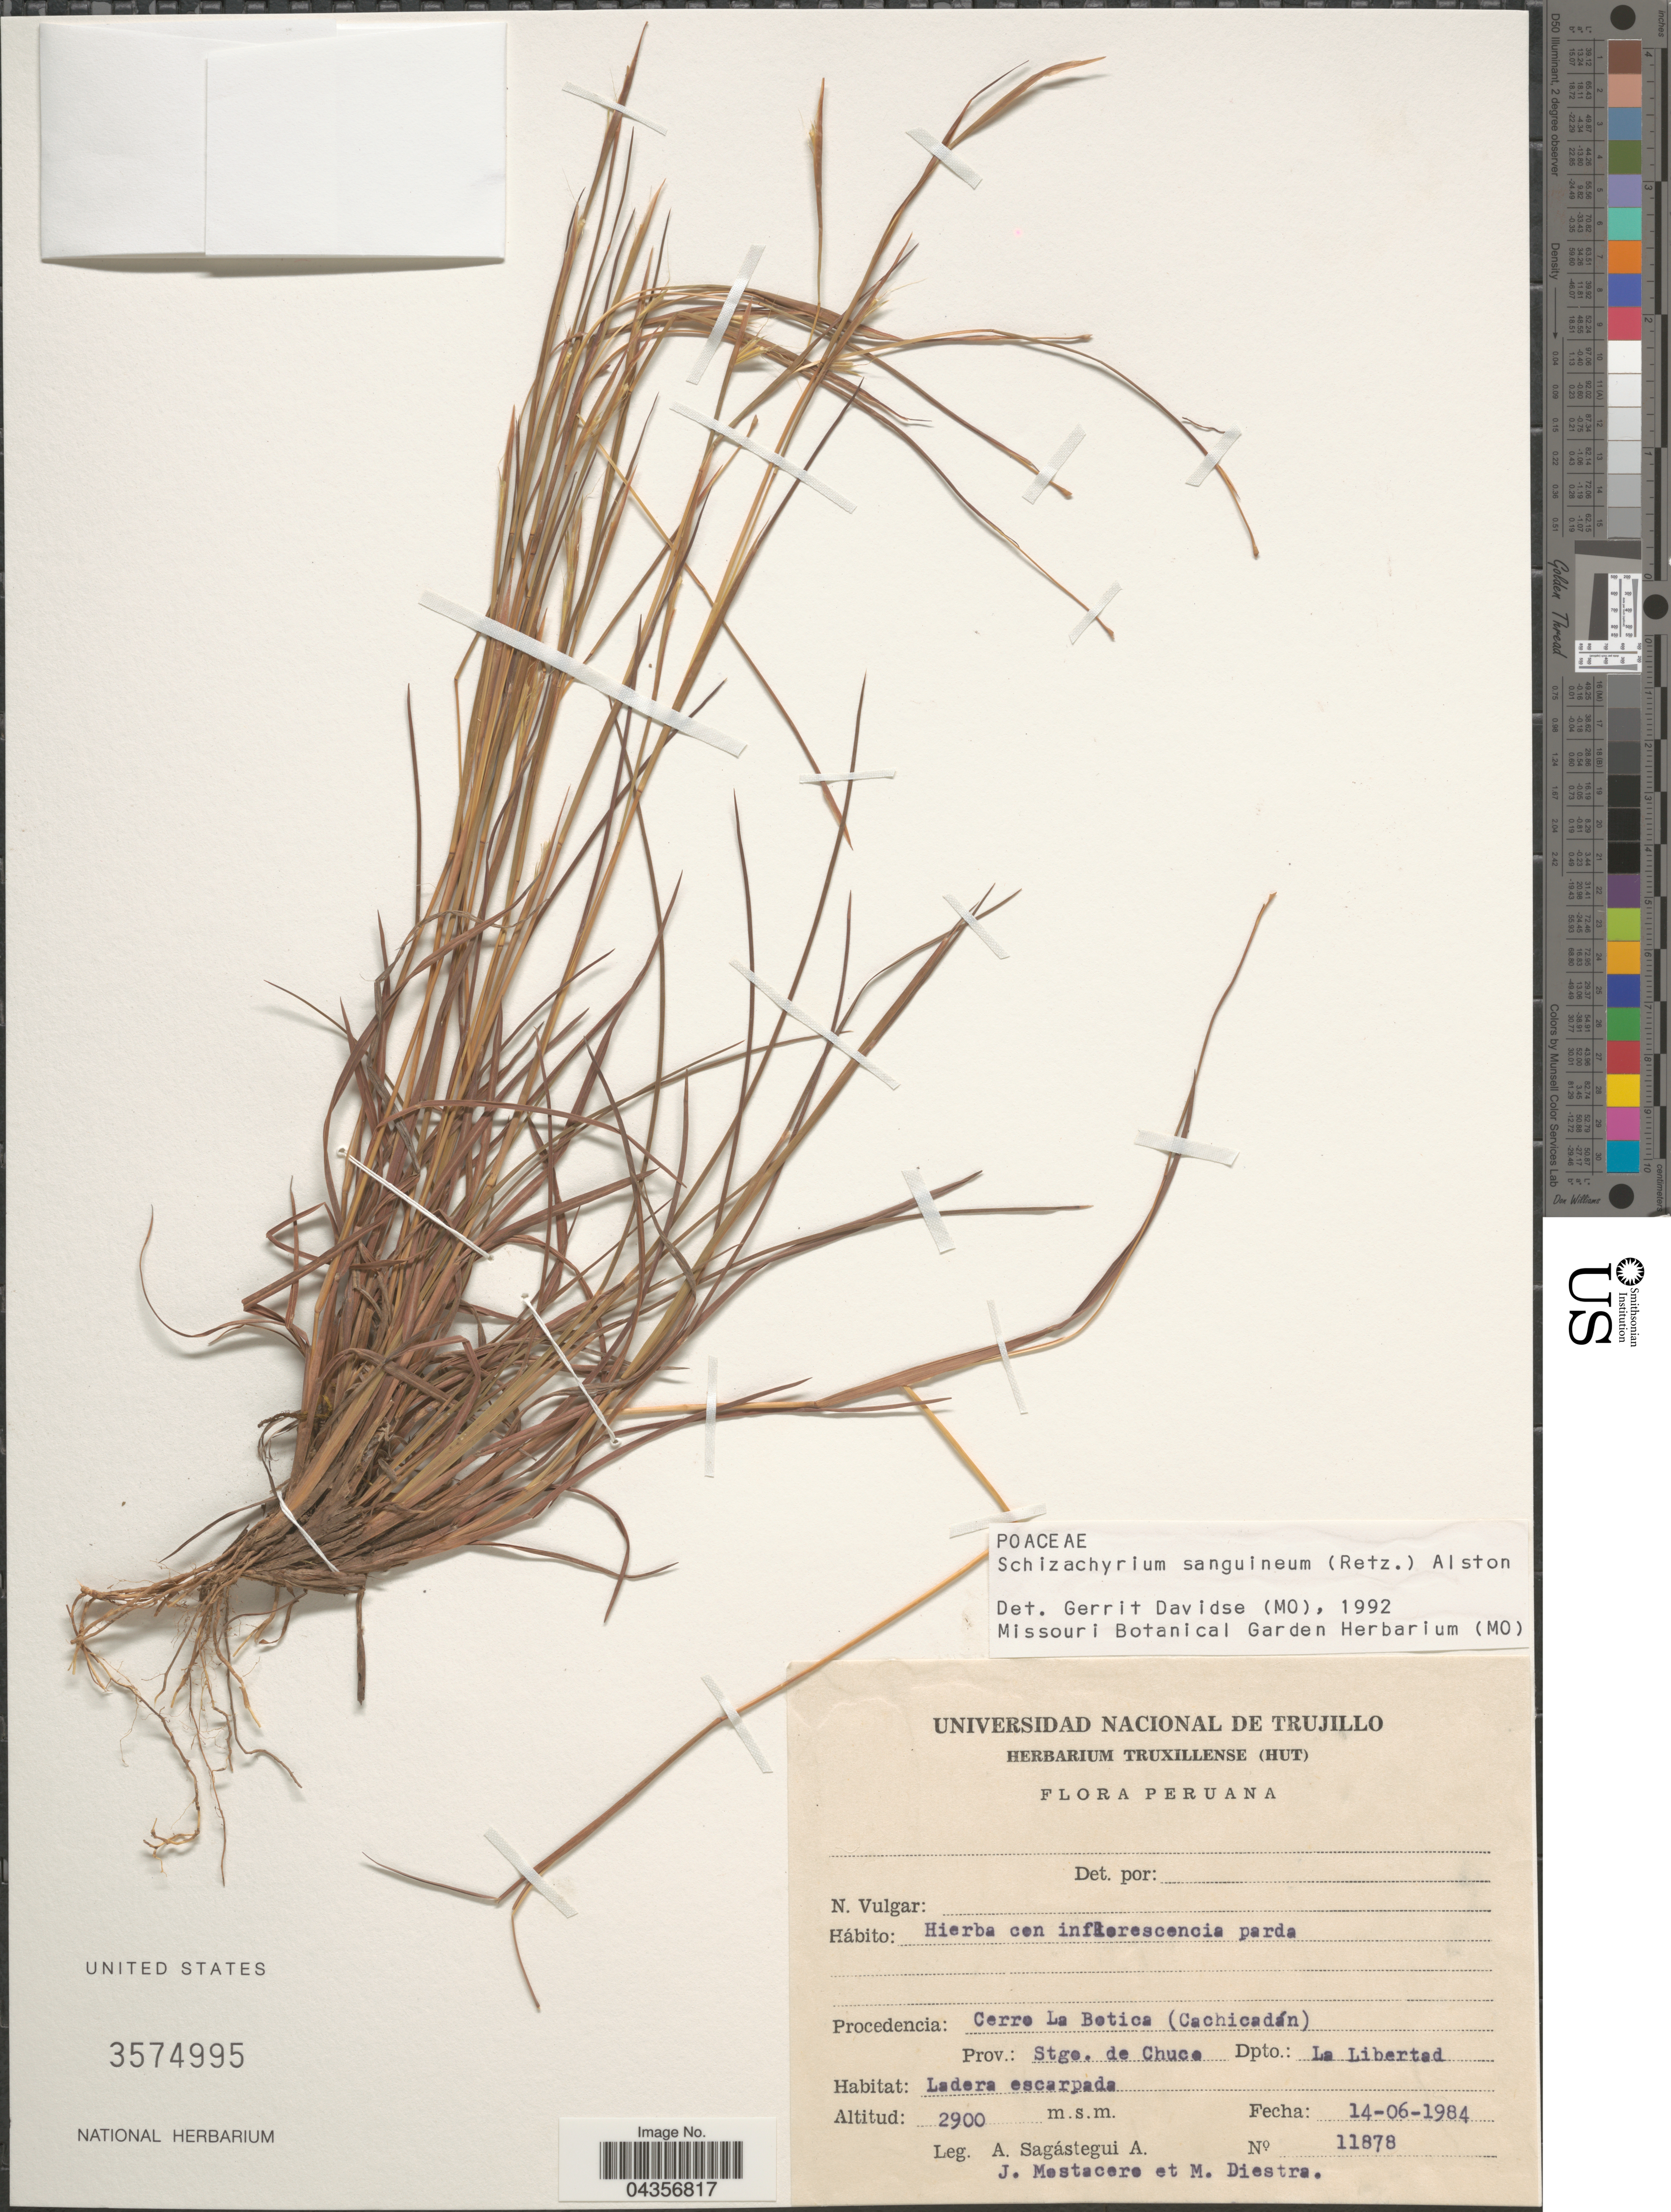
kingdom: Plantae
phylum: Tracheophyta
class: Liliopsida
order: Poales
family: Poaceae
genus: Schizachyrium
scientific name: Schizachyrium sanguineum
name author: (Retz.) Alston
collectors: A. Sagástegui A., J. Mostacero & M. Diestra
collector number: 11878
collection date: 1984-06-14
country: Peru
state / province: La Libertad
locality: Cerro La Botica (Cachicadán). Prov.: Stgo. de Chuco. Dpto.: La Libertad.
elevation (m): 2900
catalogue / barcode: US 3574995